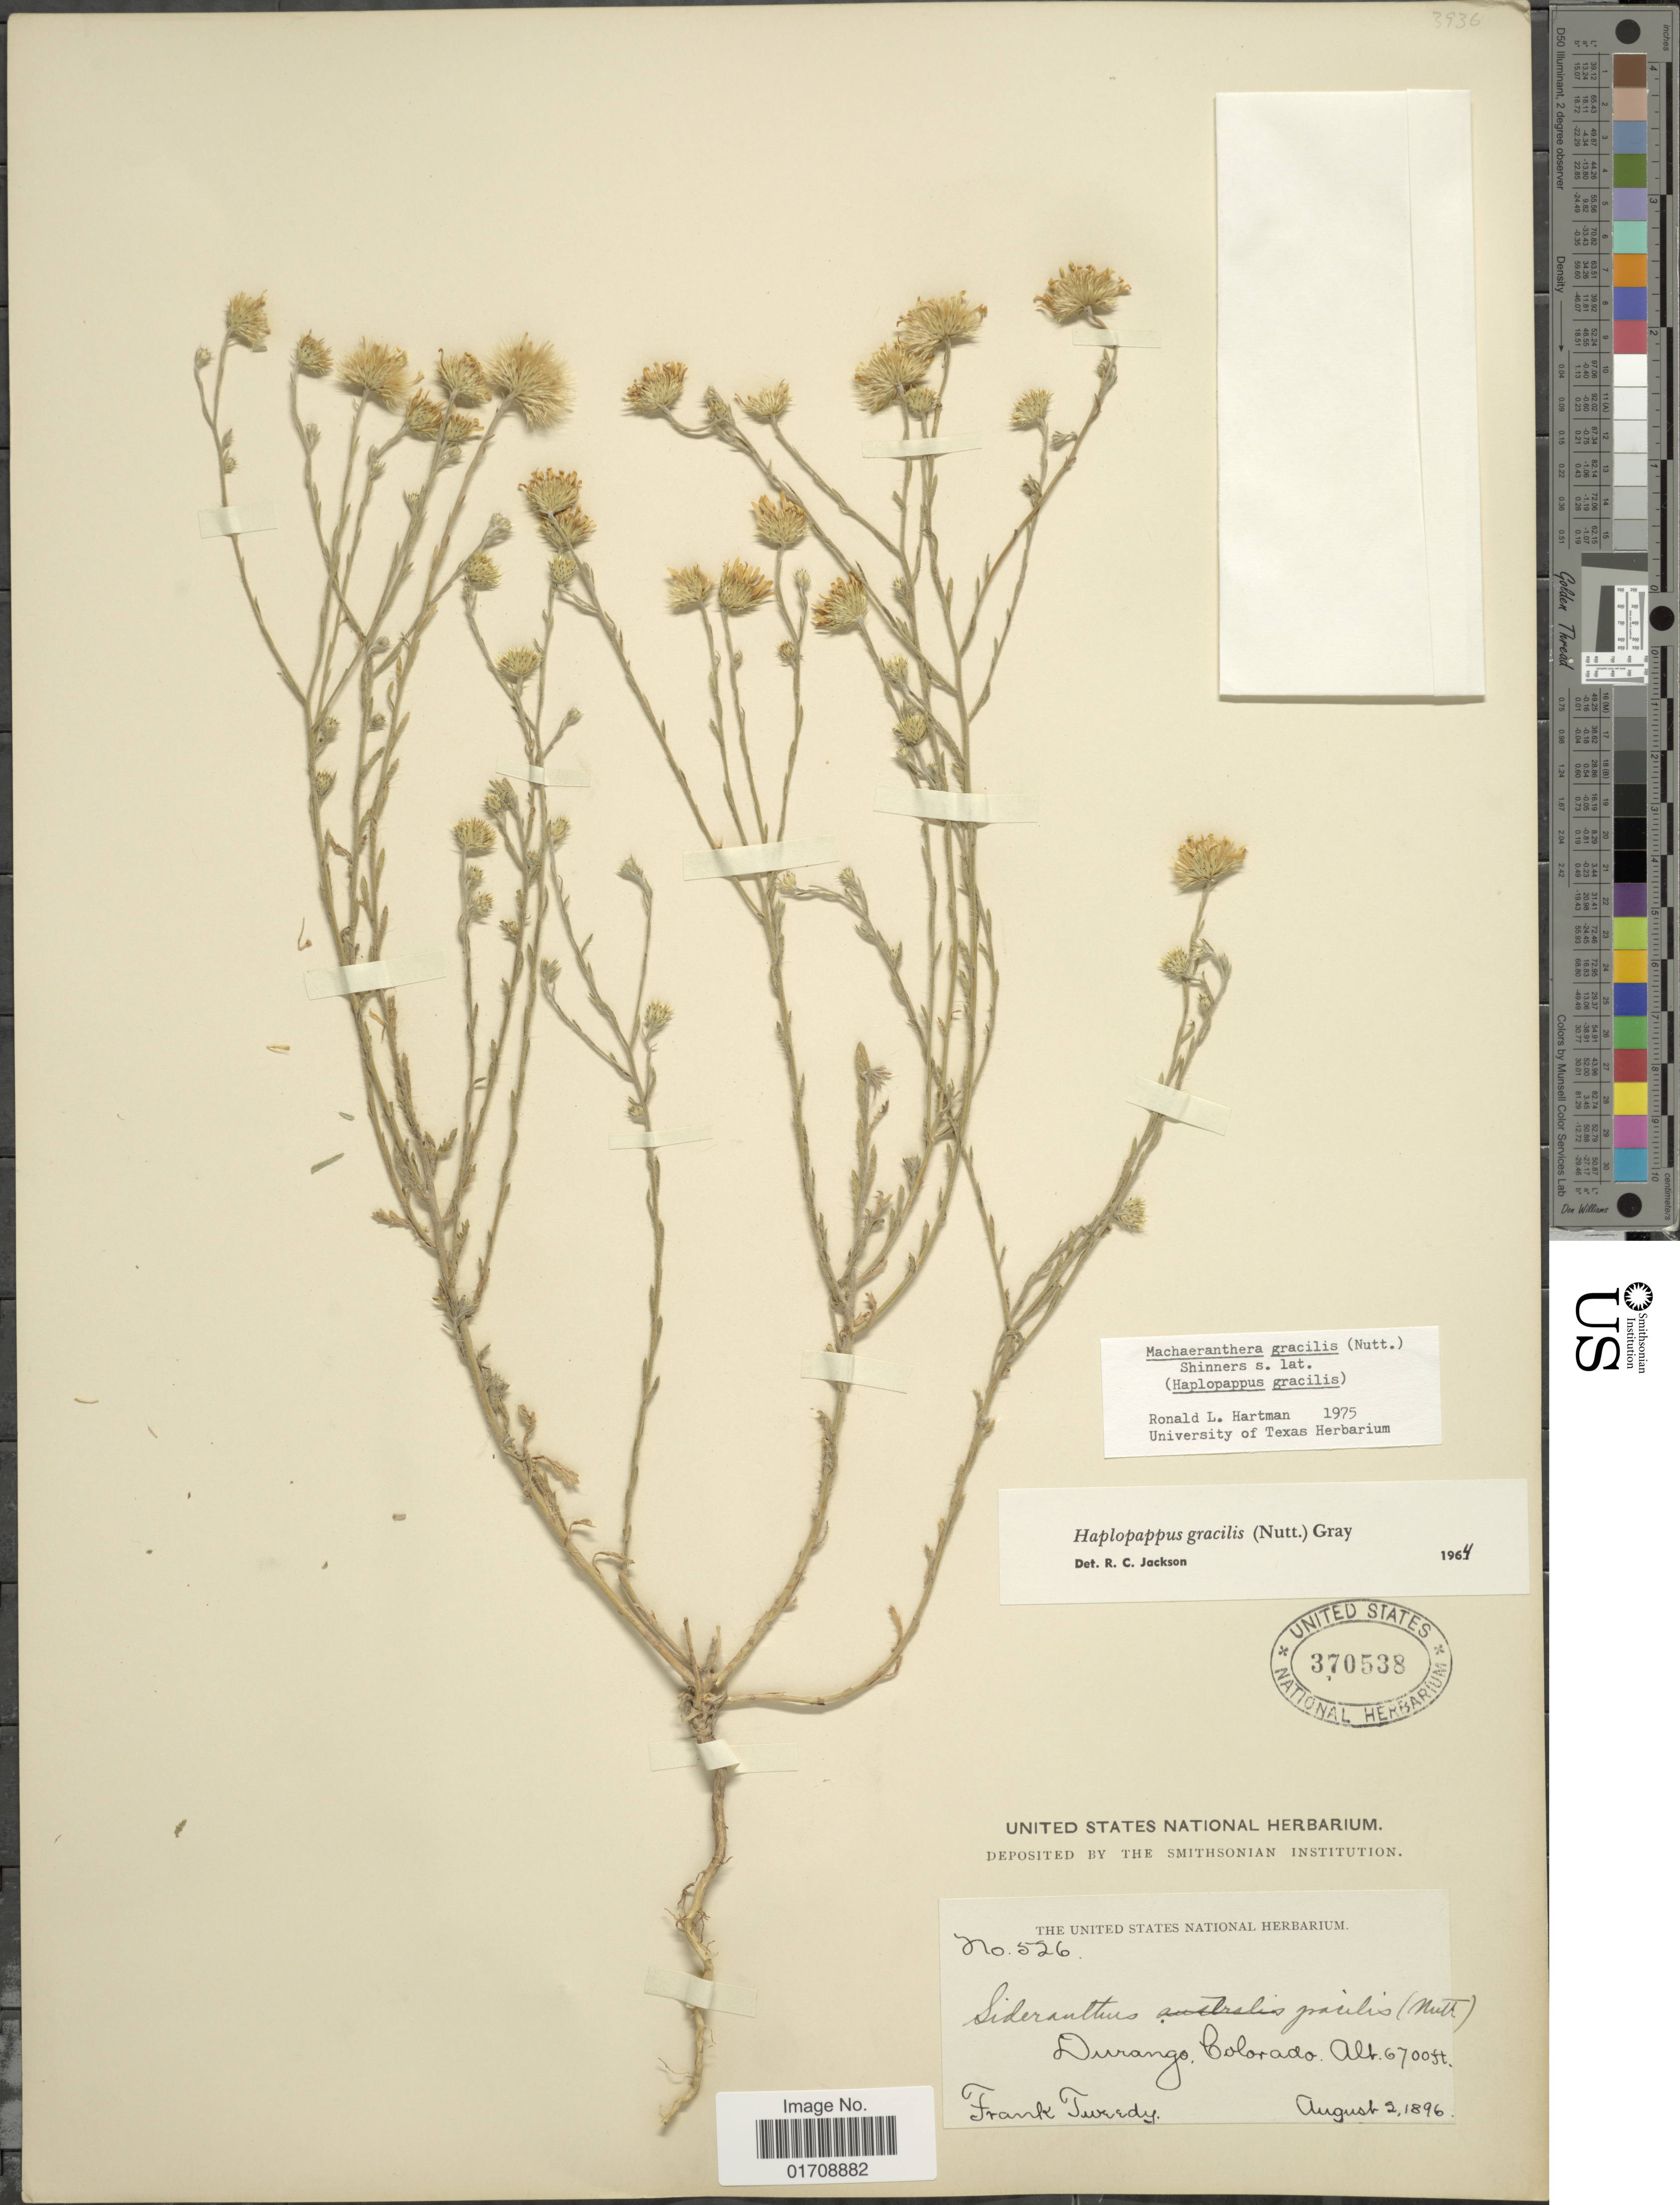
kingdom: Plantae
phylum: Tracheophyta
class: Magnoliopsida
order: Asterales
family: Asteraceae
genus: Machaeranthera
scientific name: Machaeranthera gracilis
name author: (Nutt.) Shinners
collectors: F. Tweedy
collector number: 526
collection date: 1896-08-02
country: United States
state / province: Colorado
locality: Durango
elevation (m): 2042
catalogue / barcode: US 370538